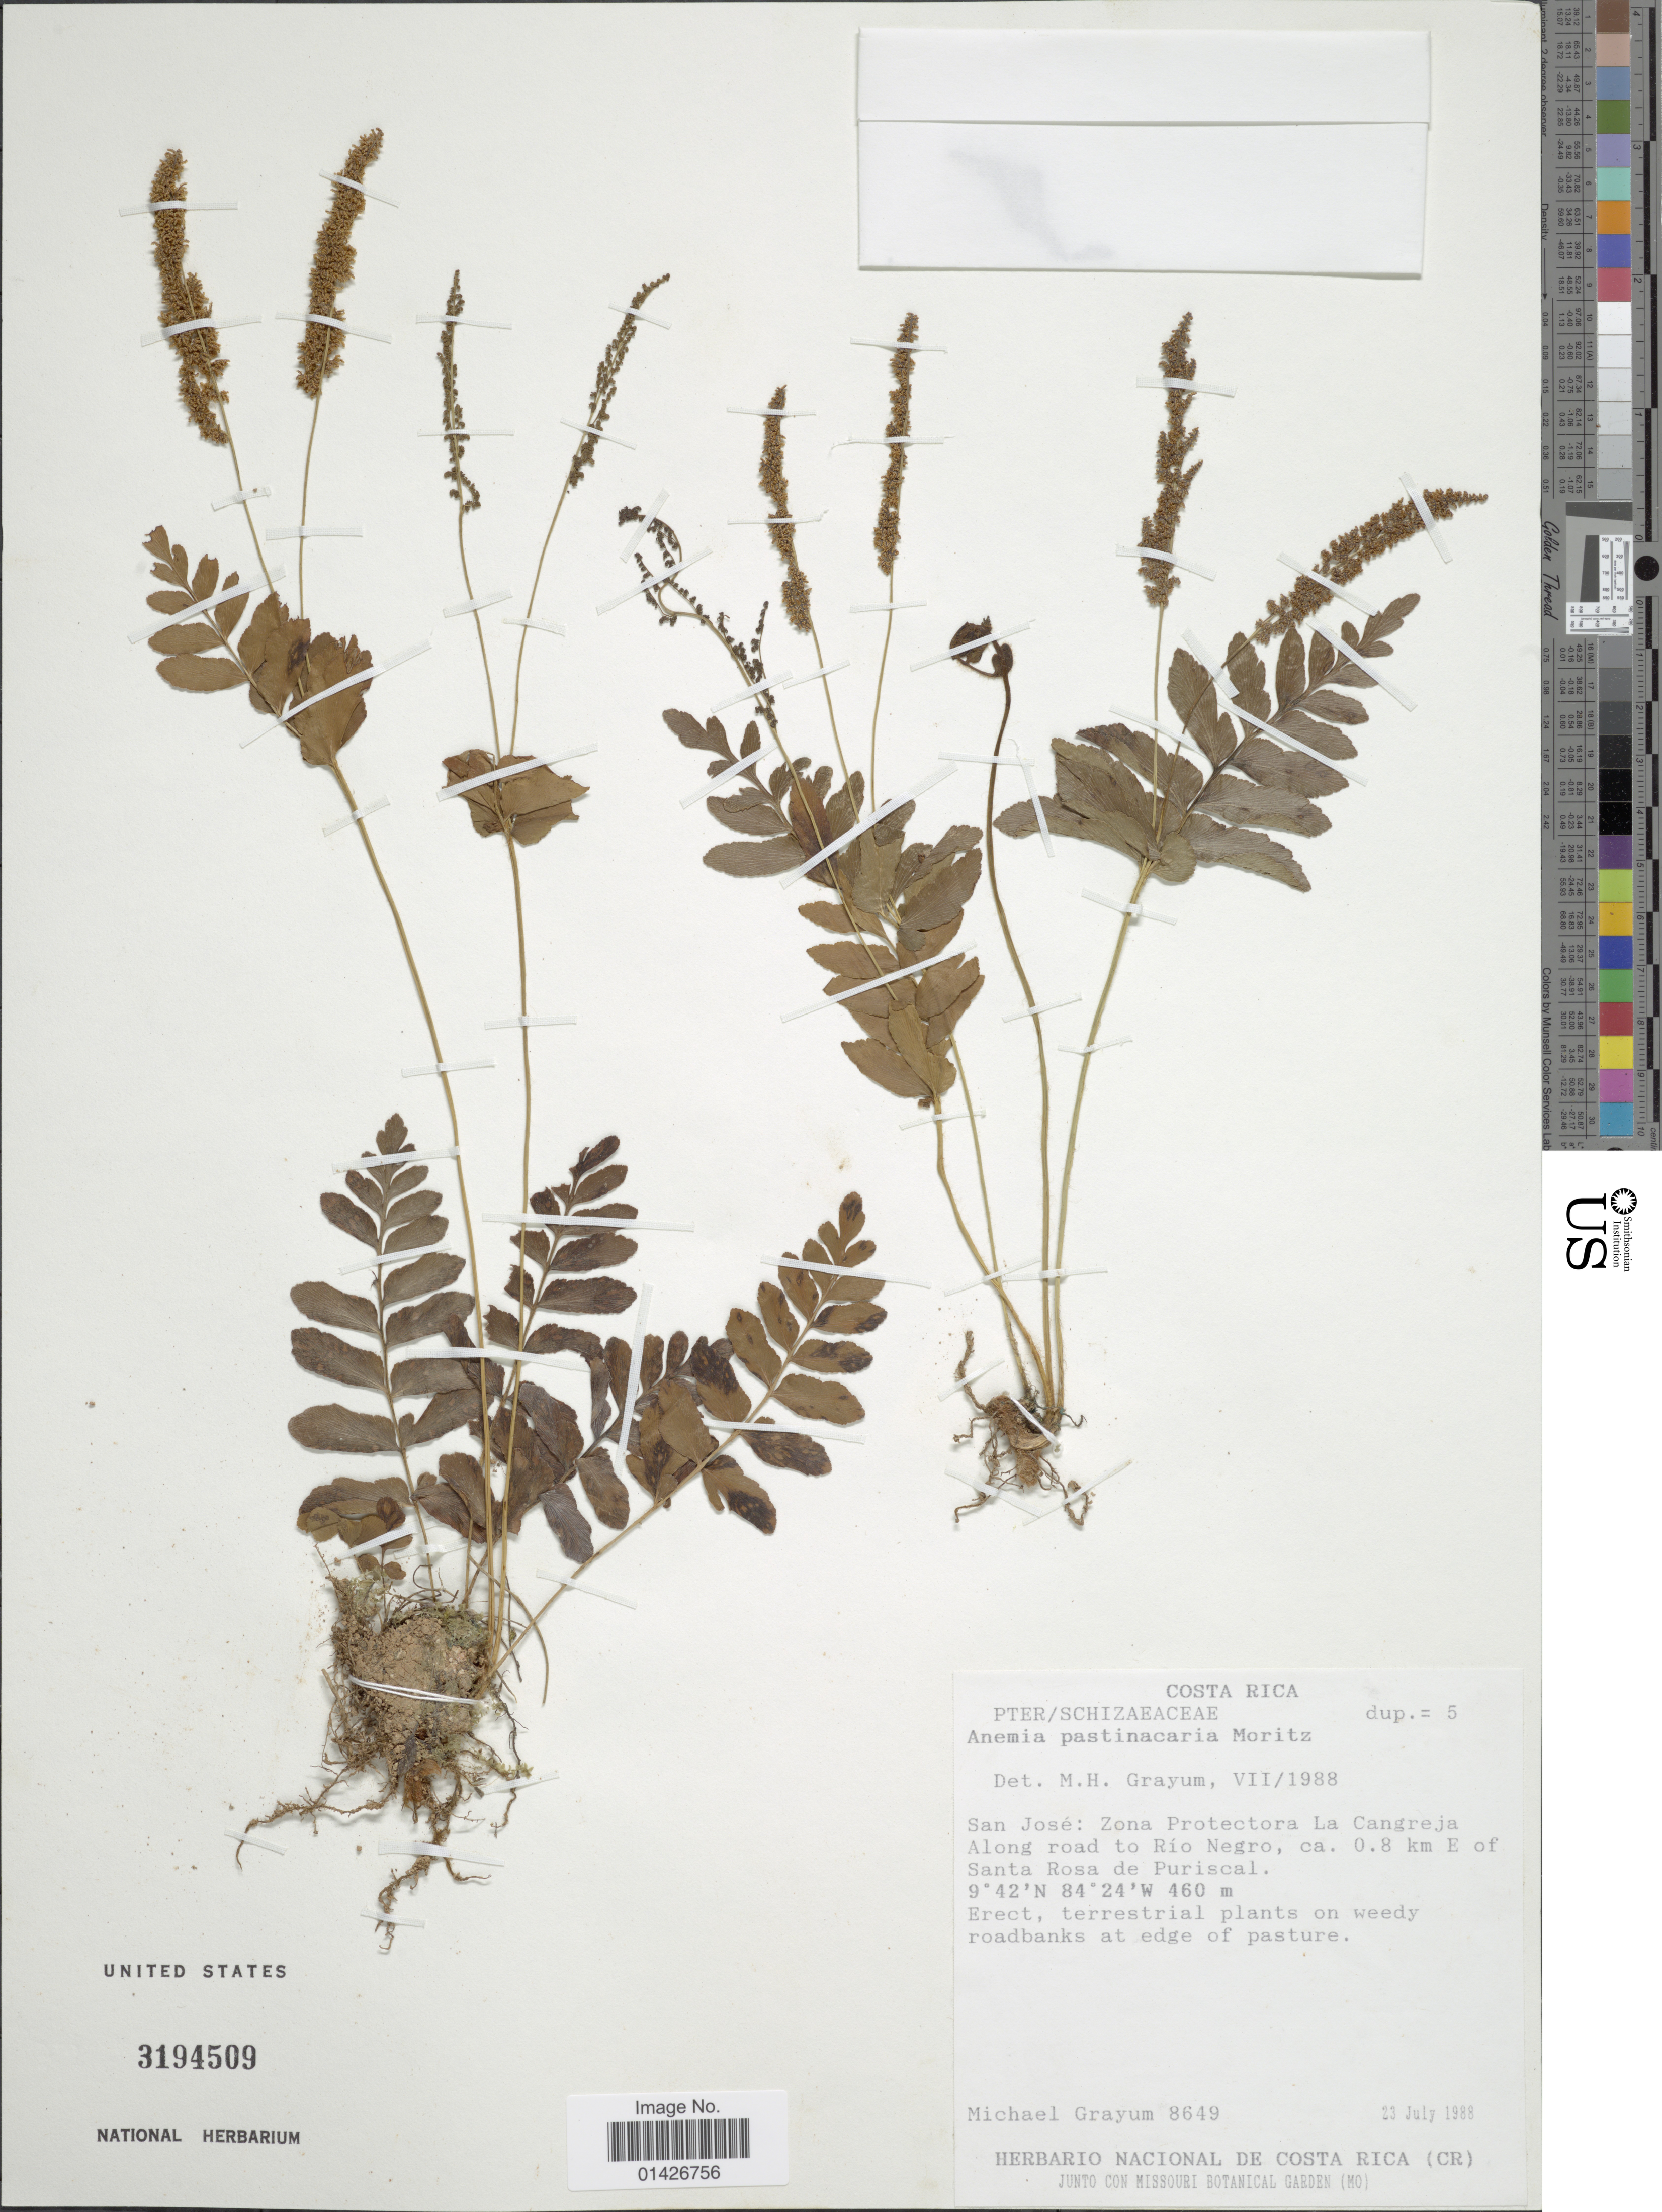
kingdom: Plantae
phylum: Tracheophyta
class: Polypodiopsida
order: Schizaeales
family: Anemiaceae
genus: Anemia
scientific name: Anemia pastinacaria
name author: Moritz ex Prantl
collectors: M. H. Grayum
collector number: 8649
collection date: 1988-07-23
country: Costa Rica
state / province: San José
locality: Zona Protectora La Cangreja , Along road to Rio Negro, ca 0.8 km E of Santa Rosa de Puriscal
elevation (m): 460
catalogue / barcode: US 3194509